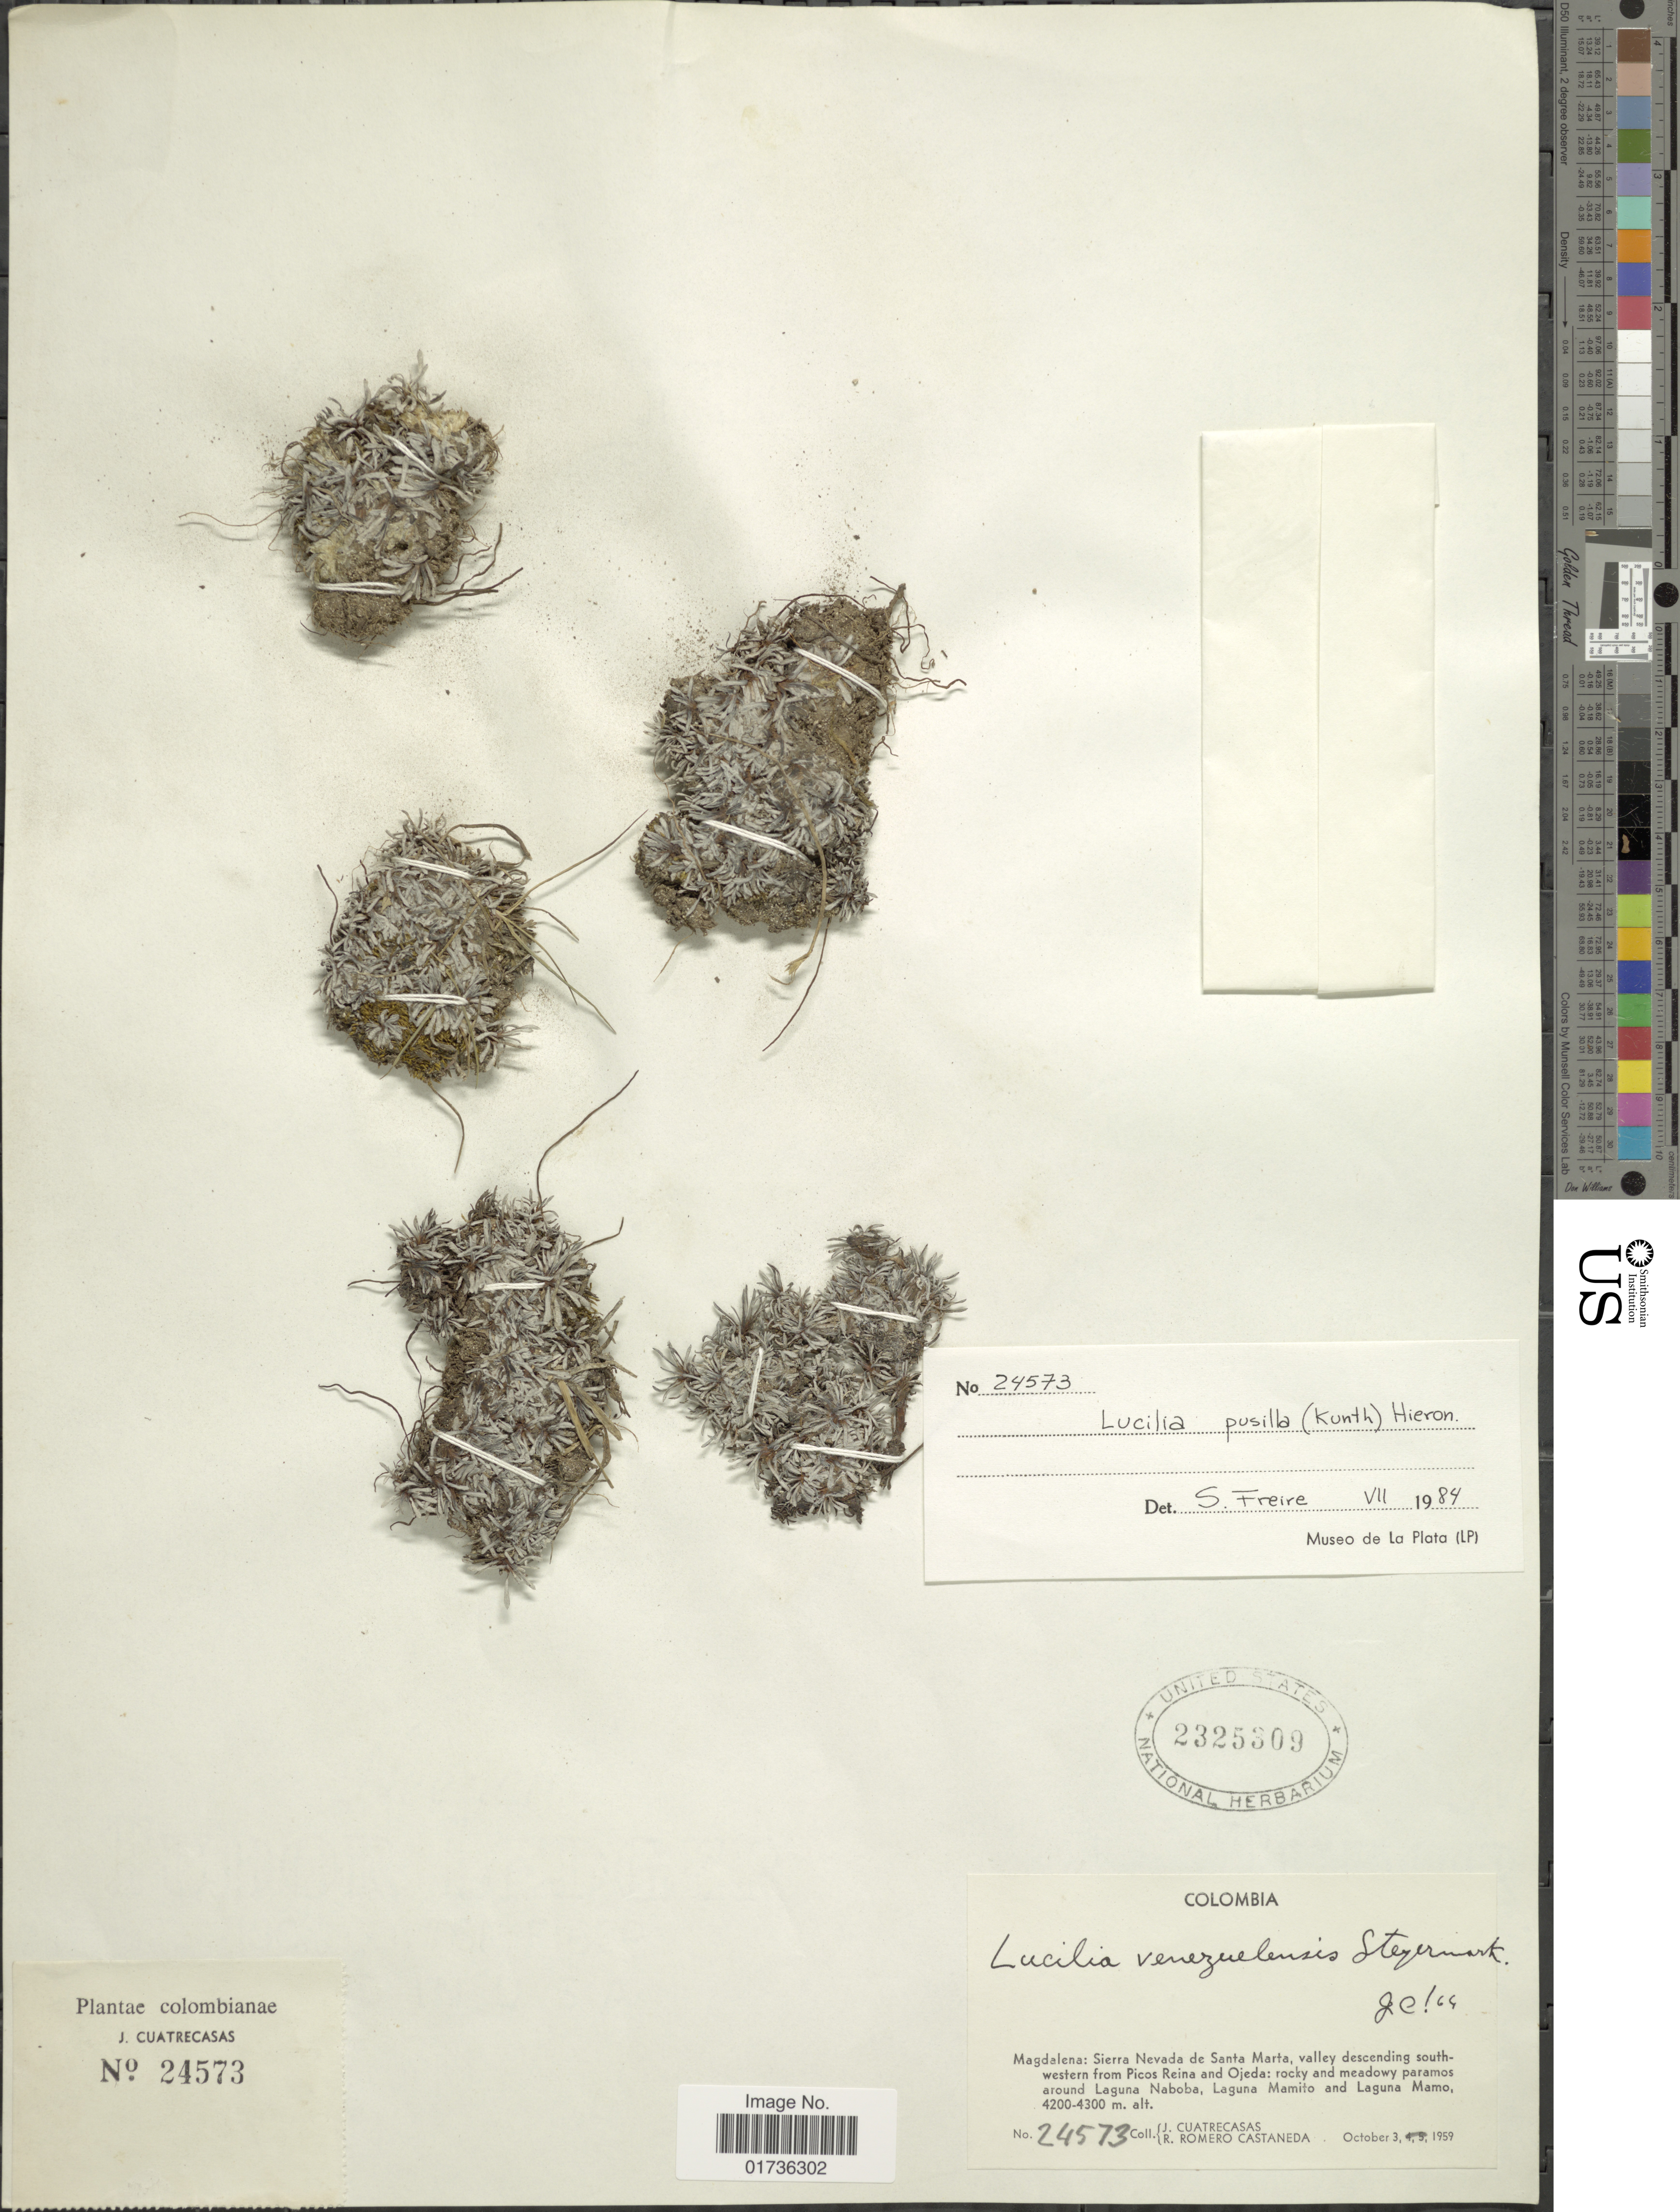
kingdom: Plantae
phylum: Tracheophyta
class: Magnoliopsida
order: Asterales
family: Asteraceae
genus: Lucilia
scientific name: Lucilia kunthiana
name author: (DC.) Zardini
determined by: Dillon, M. O.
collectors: J. Cuatrecasas & R. Romero Castañeda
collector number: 24573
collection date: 1959-10-03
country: Colombia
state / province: Magdalena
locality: Sierra Nevada de Santa Marta, valley descending southwestern rom Picos Reina and Ojeda; rocky and meadow paramos around Laguna Naboba, Laguna Mamito and Laguna Mamo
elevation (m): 4200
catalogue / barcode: US 2325309